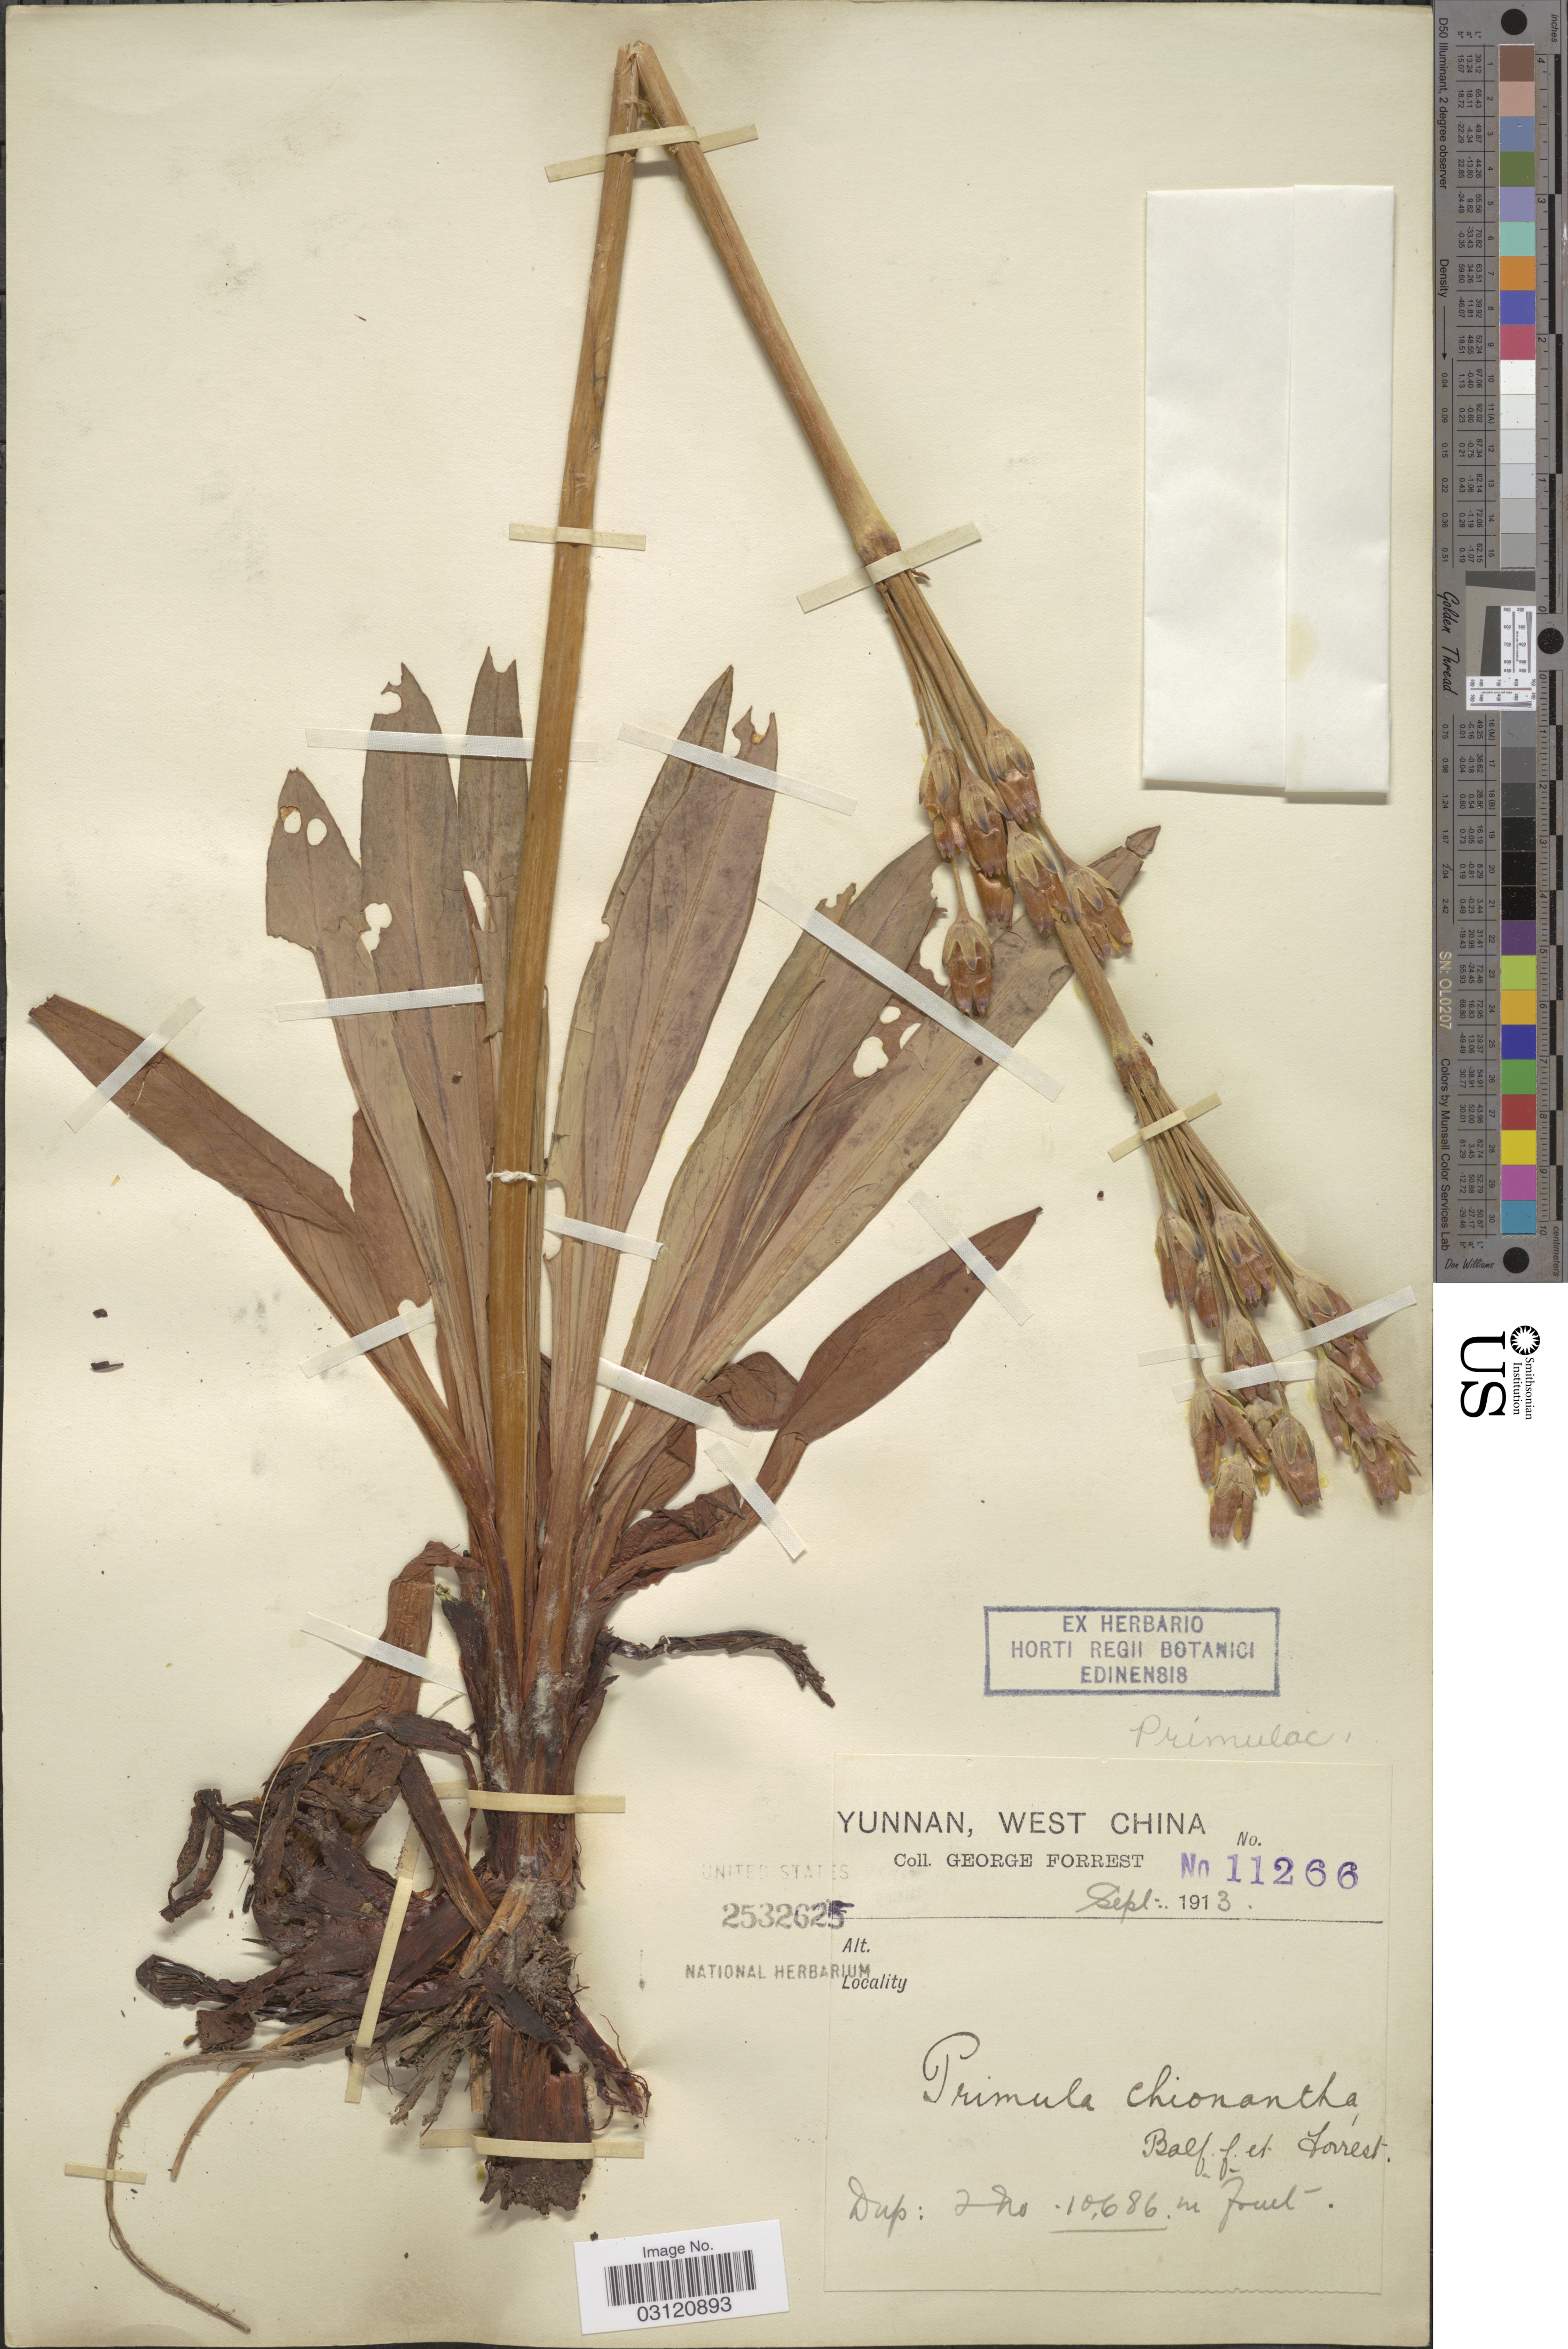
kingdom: Plantae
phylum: Tracheophyta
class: Magnoliopsida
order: Ericales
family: Primulaceae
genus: Primula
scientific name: Primula chionantha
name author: Balf. f. & Forrest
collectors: G. Forrest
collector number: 11266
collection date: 1913-09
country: China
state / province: Yunnan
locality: West China.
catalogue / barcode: US 2532625